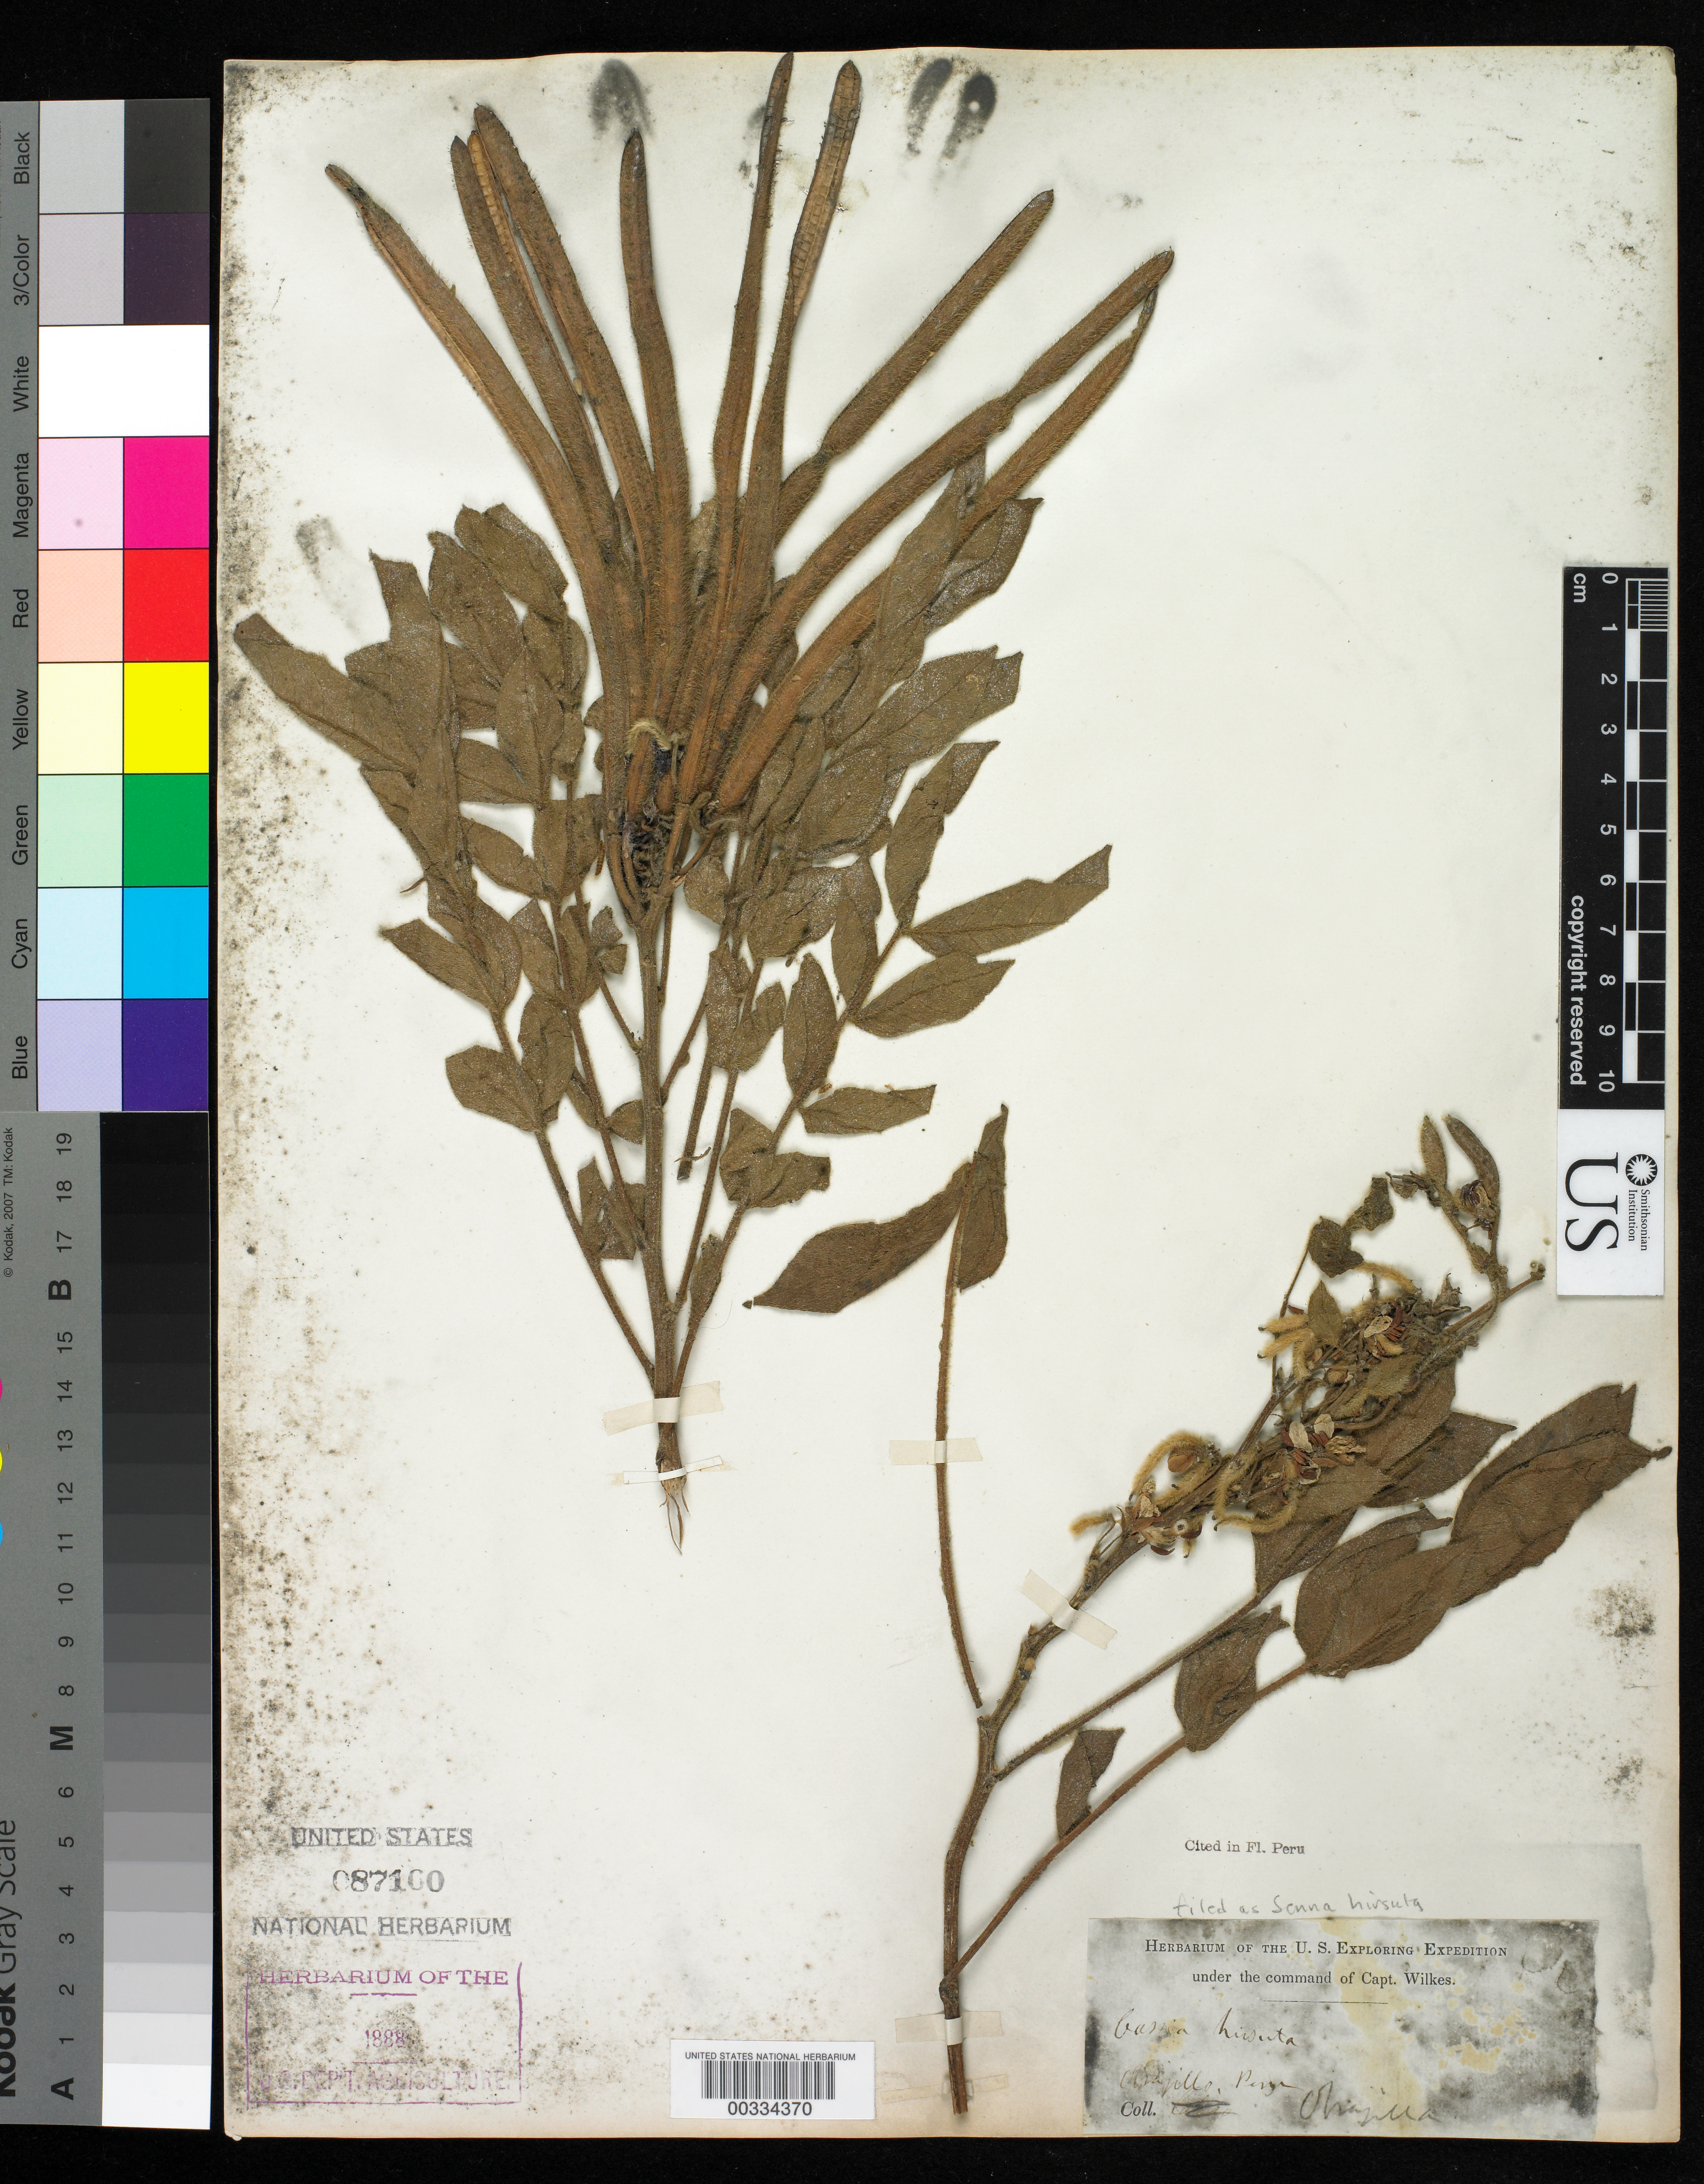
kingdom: Plantae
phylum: Tracheophyta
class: Magnoliopsida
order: Fabales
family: Fabaceae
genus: Senna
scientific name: Senna hirsuta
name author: (L.) H.S. Irwin & Barneby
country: Peru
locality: Arajilla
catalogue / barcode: US 87100